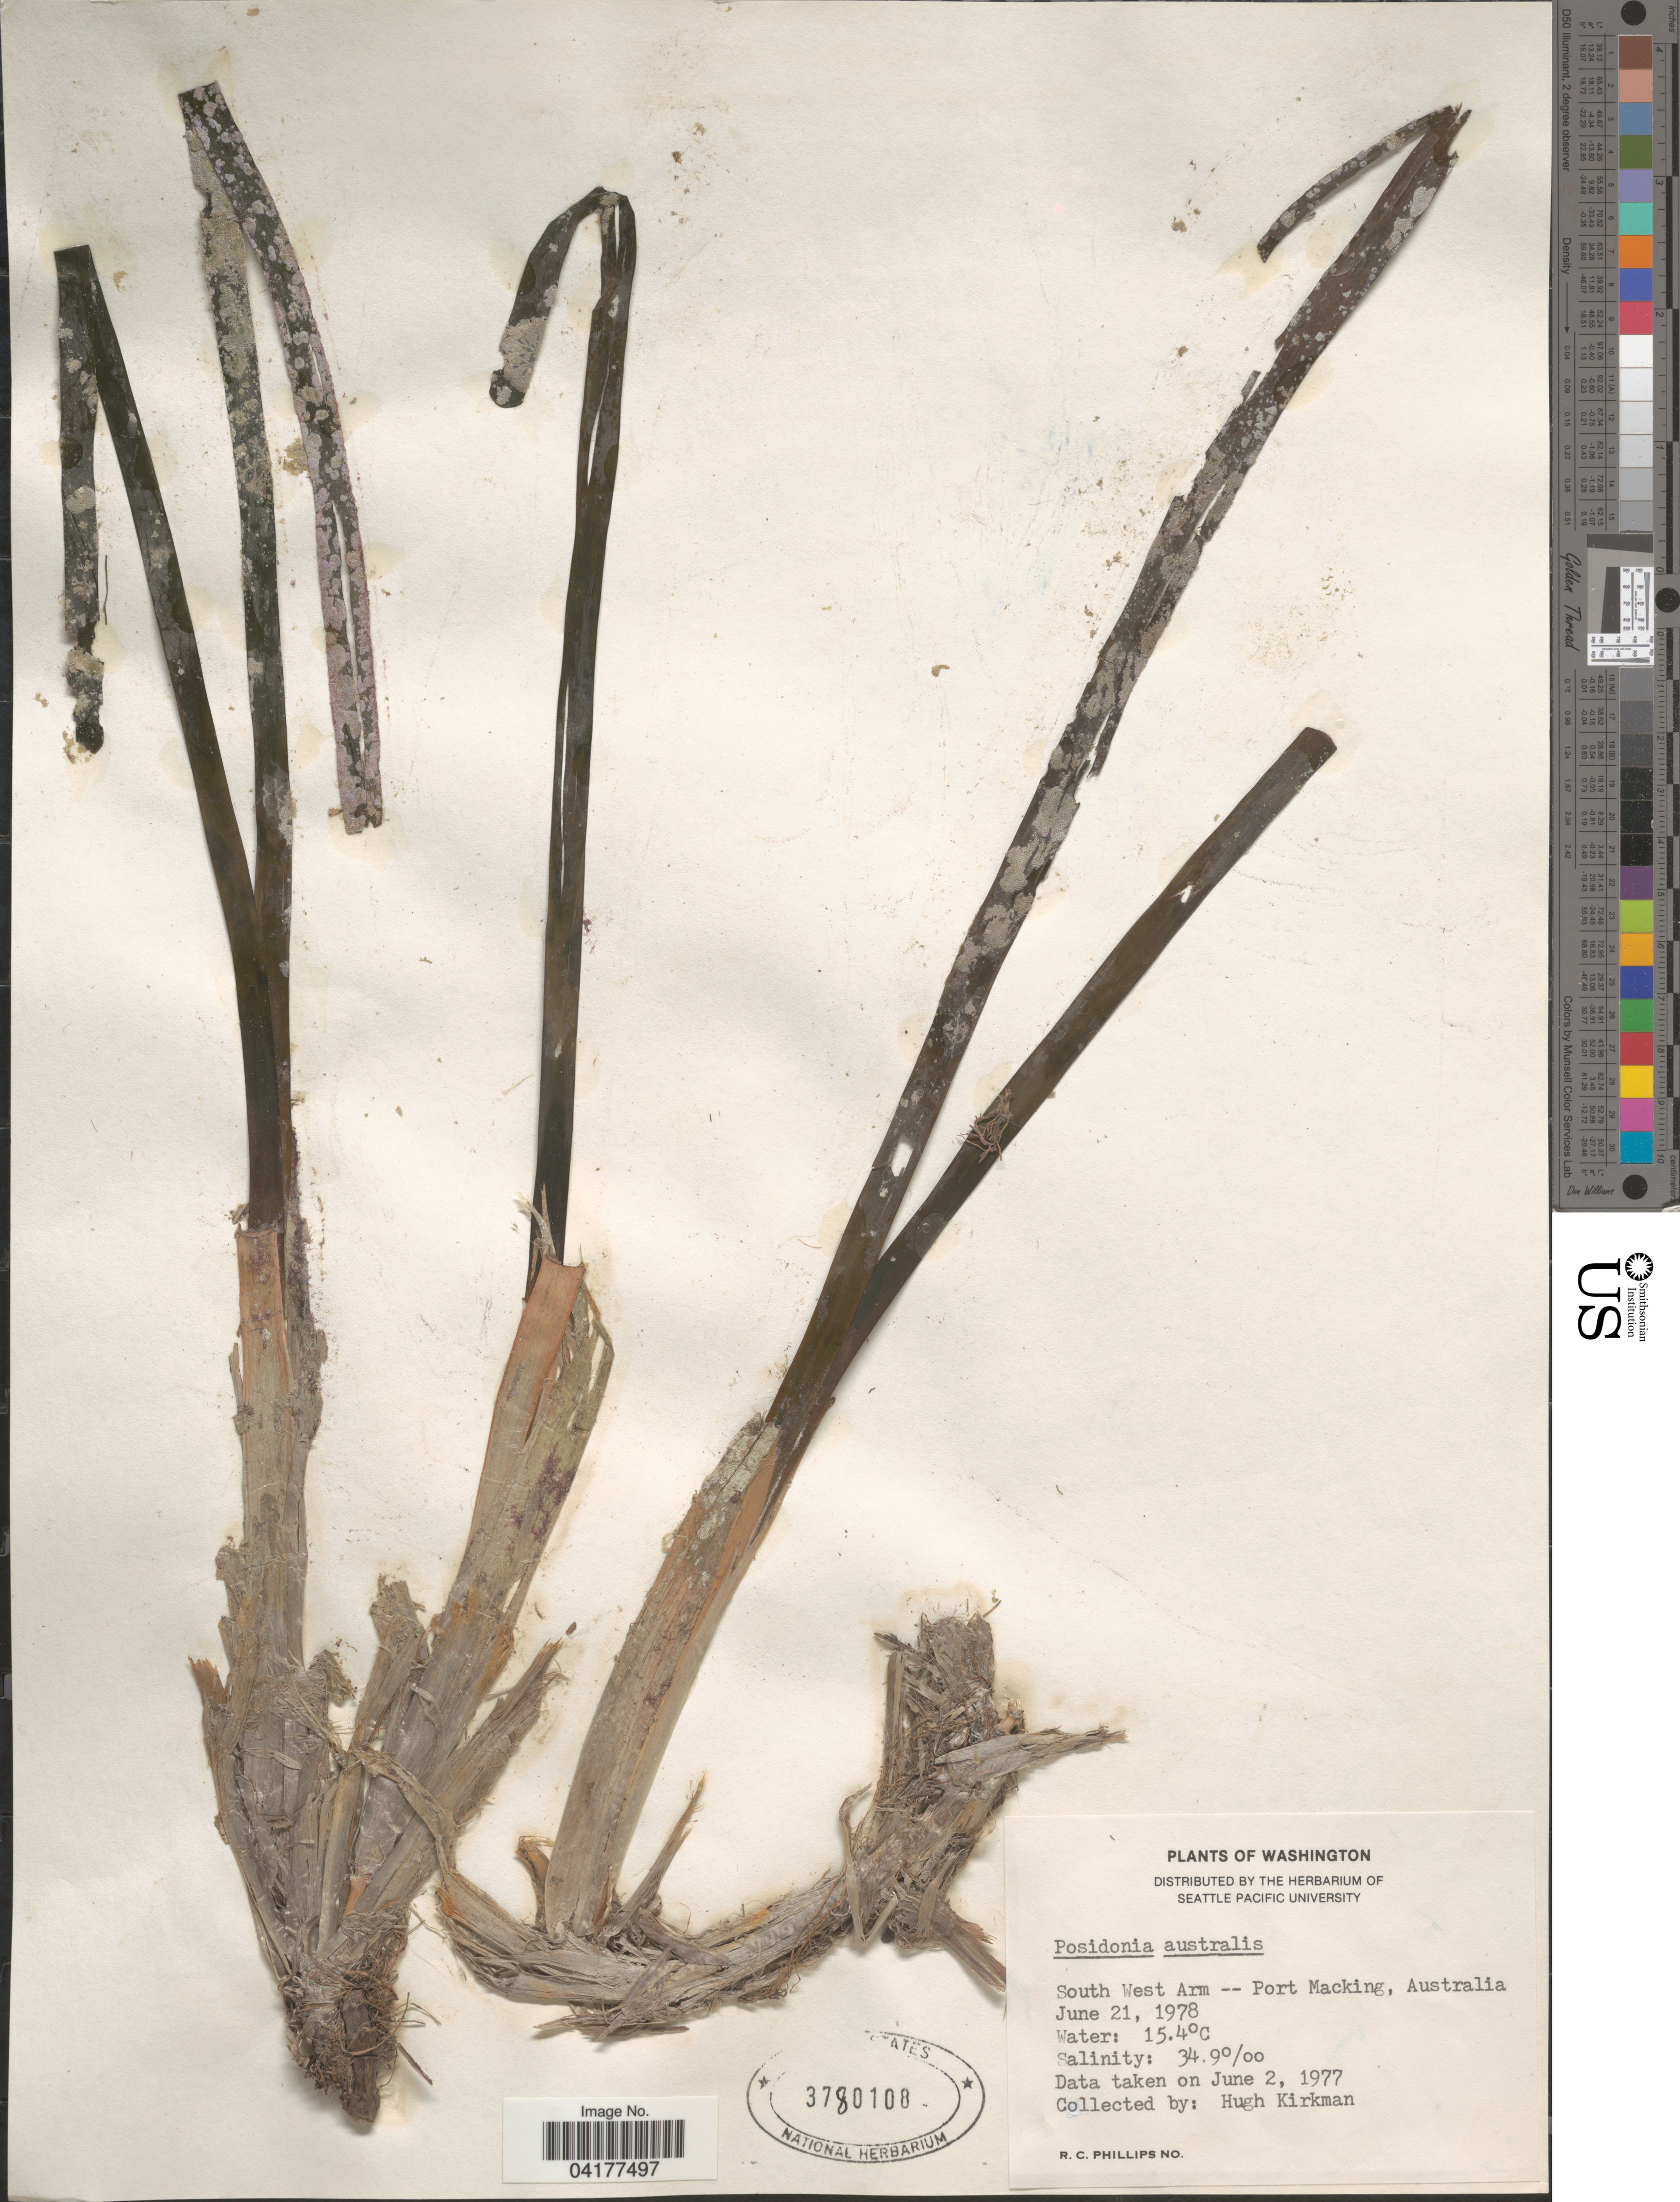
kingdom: Plantae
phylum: Tracheophyta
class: Liliopsida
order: Alismatales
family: Posidoniaceae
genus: Posidonia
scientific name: Posidonia australis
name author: Hook. f.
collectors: H. Kirkman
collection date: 1978-06-21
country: Australia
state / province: New South Wales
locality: South West Arm -- Port Macking [= Port Hacking].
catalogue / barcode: US 3780108